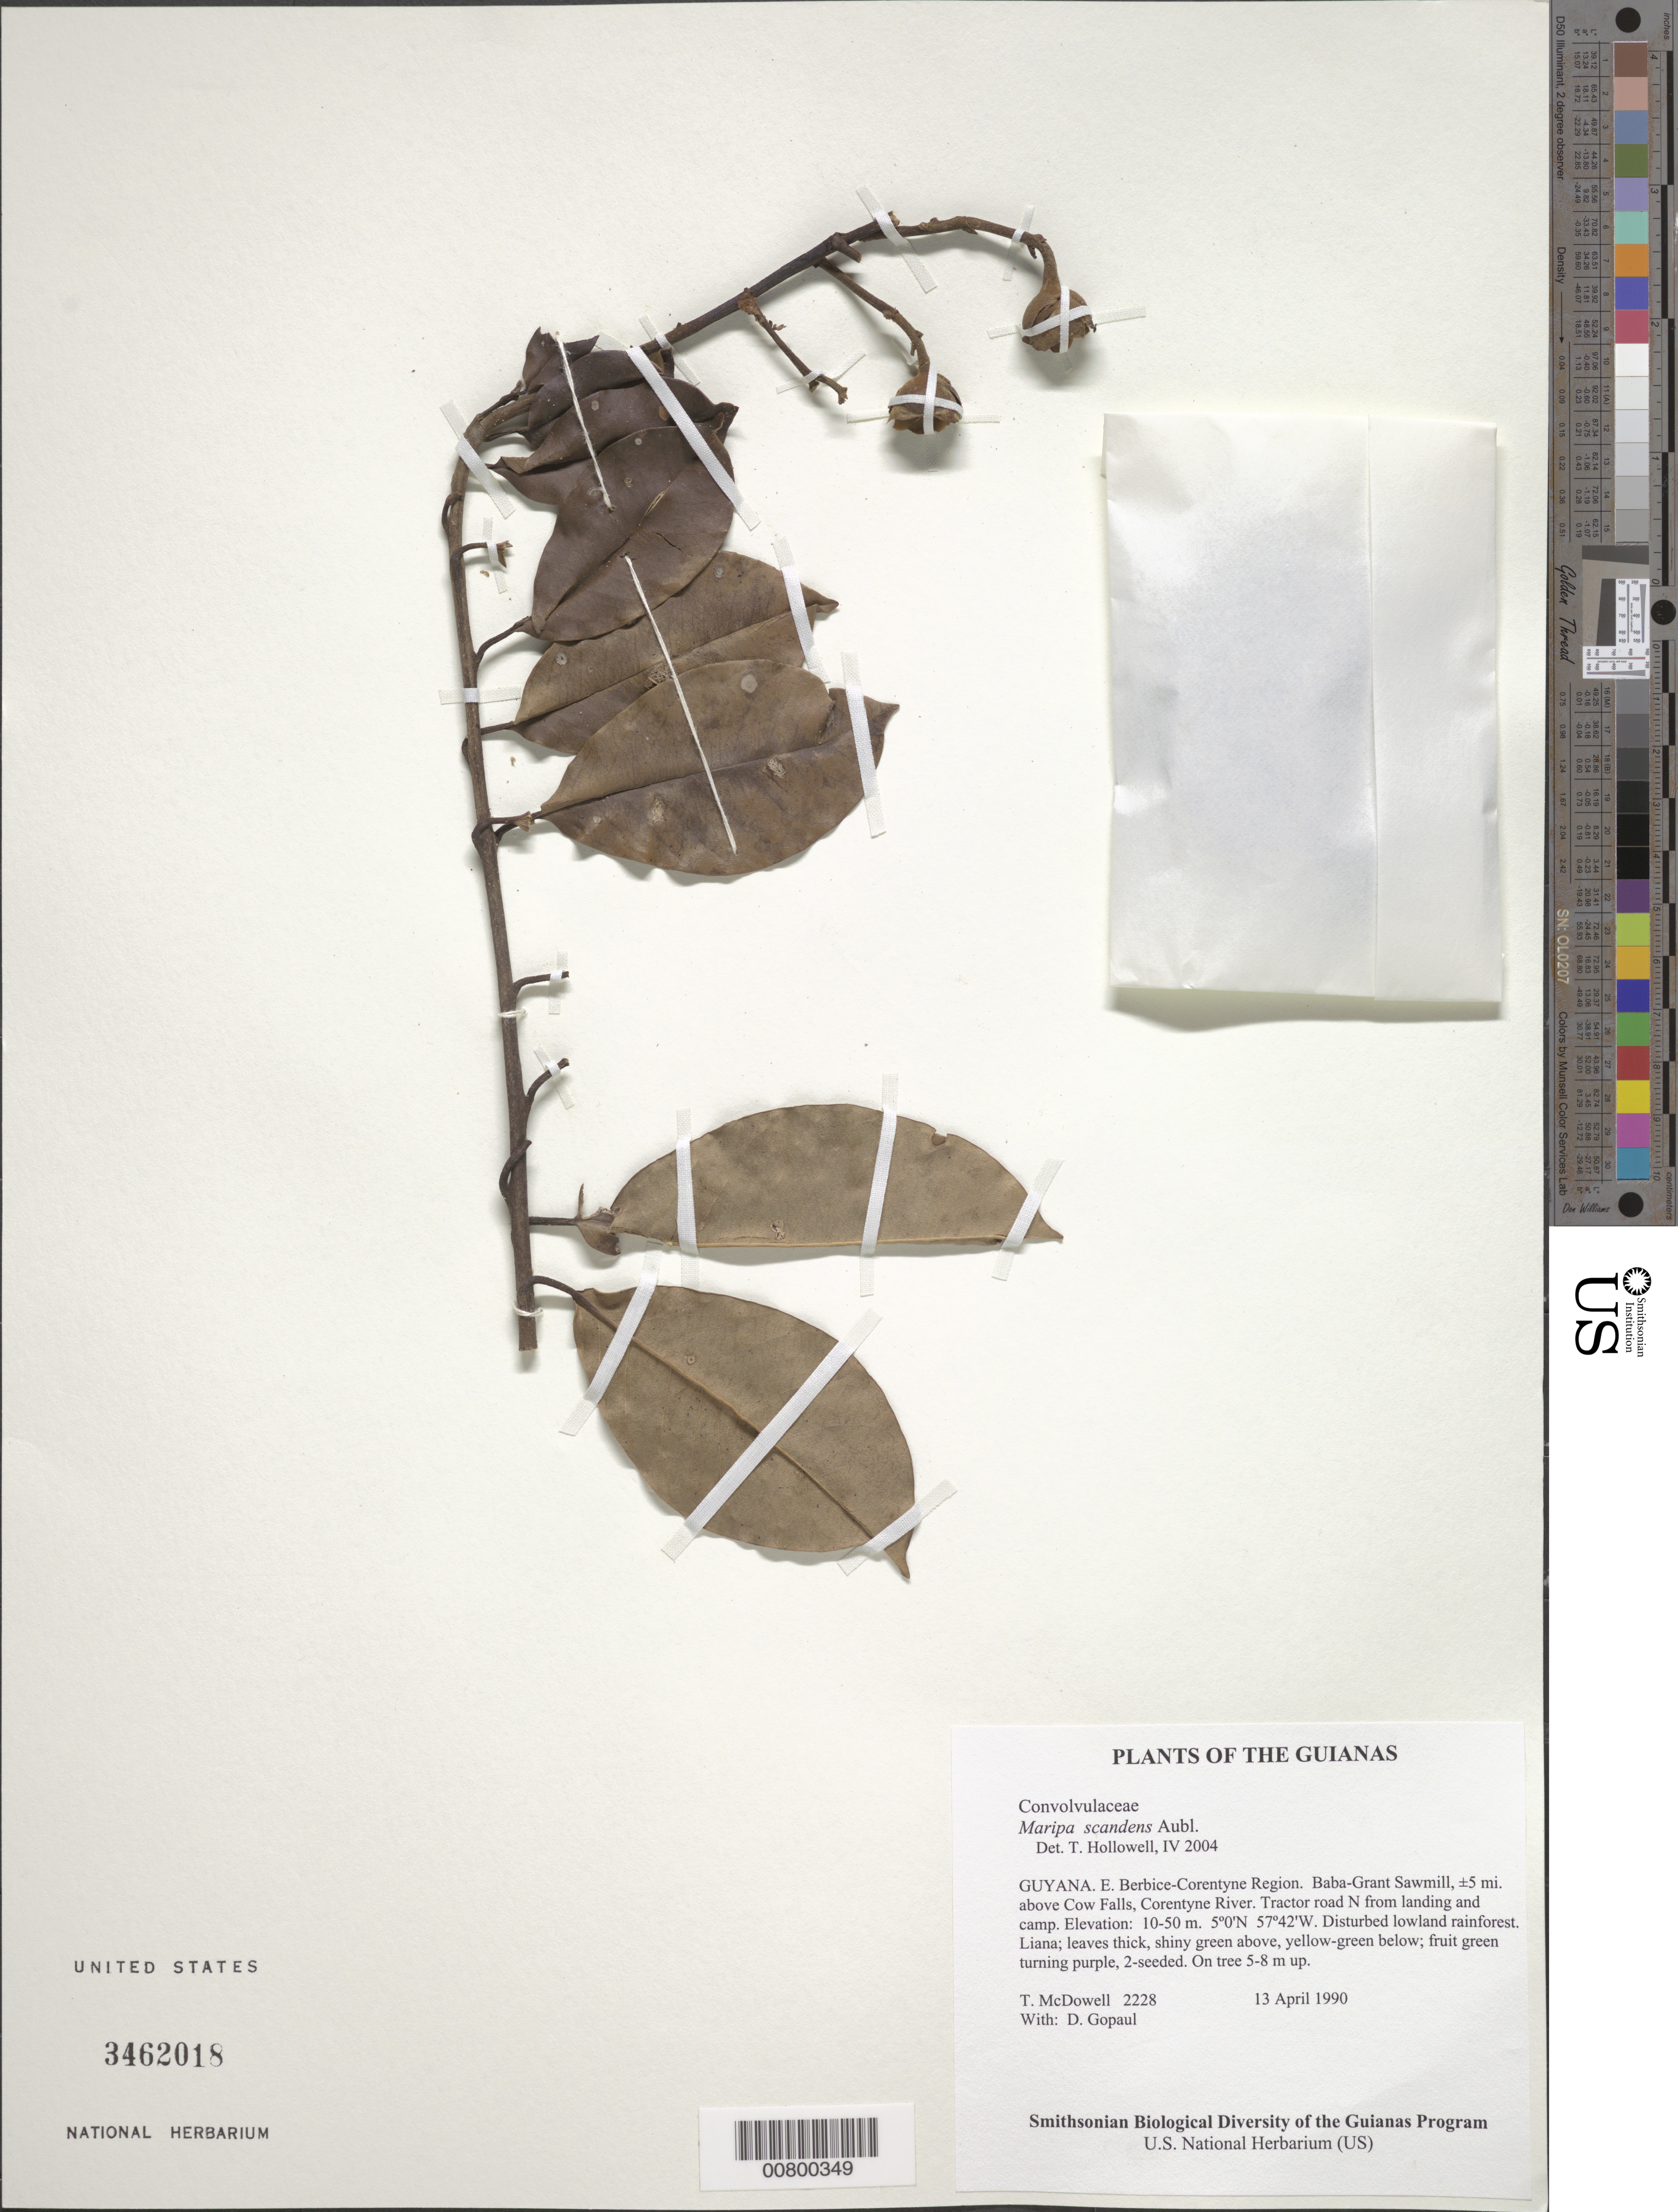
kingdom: Plantae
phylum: Tracheophyta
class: Magnoliopsida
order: Solanales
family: Convolvulaceae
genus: Maripa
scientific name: Maripa scandens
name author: Aubl.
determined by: Hollowell, T. H., (BOT), Smithsonian Institution - National Museum of Natural History (UNITED STATES)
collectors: T. McDowell & D. Gopaul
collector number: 2228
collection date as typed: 13 April 1990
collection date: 1990-04-13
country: Guyana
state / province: E. Berbice-Corentyne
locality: Baba-Grant Sawmill, ±5 mi. above Cow Falls, Corentyne River. Tractor road N from landing and camp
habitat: Disturbed lowland rainforest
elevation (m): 10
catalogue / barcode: US 3462018